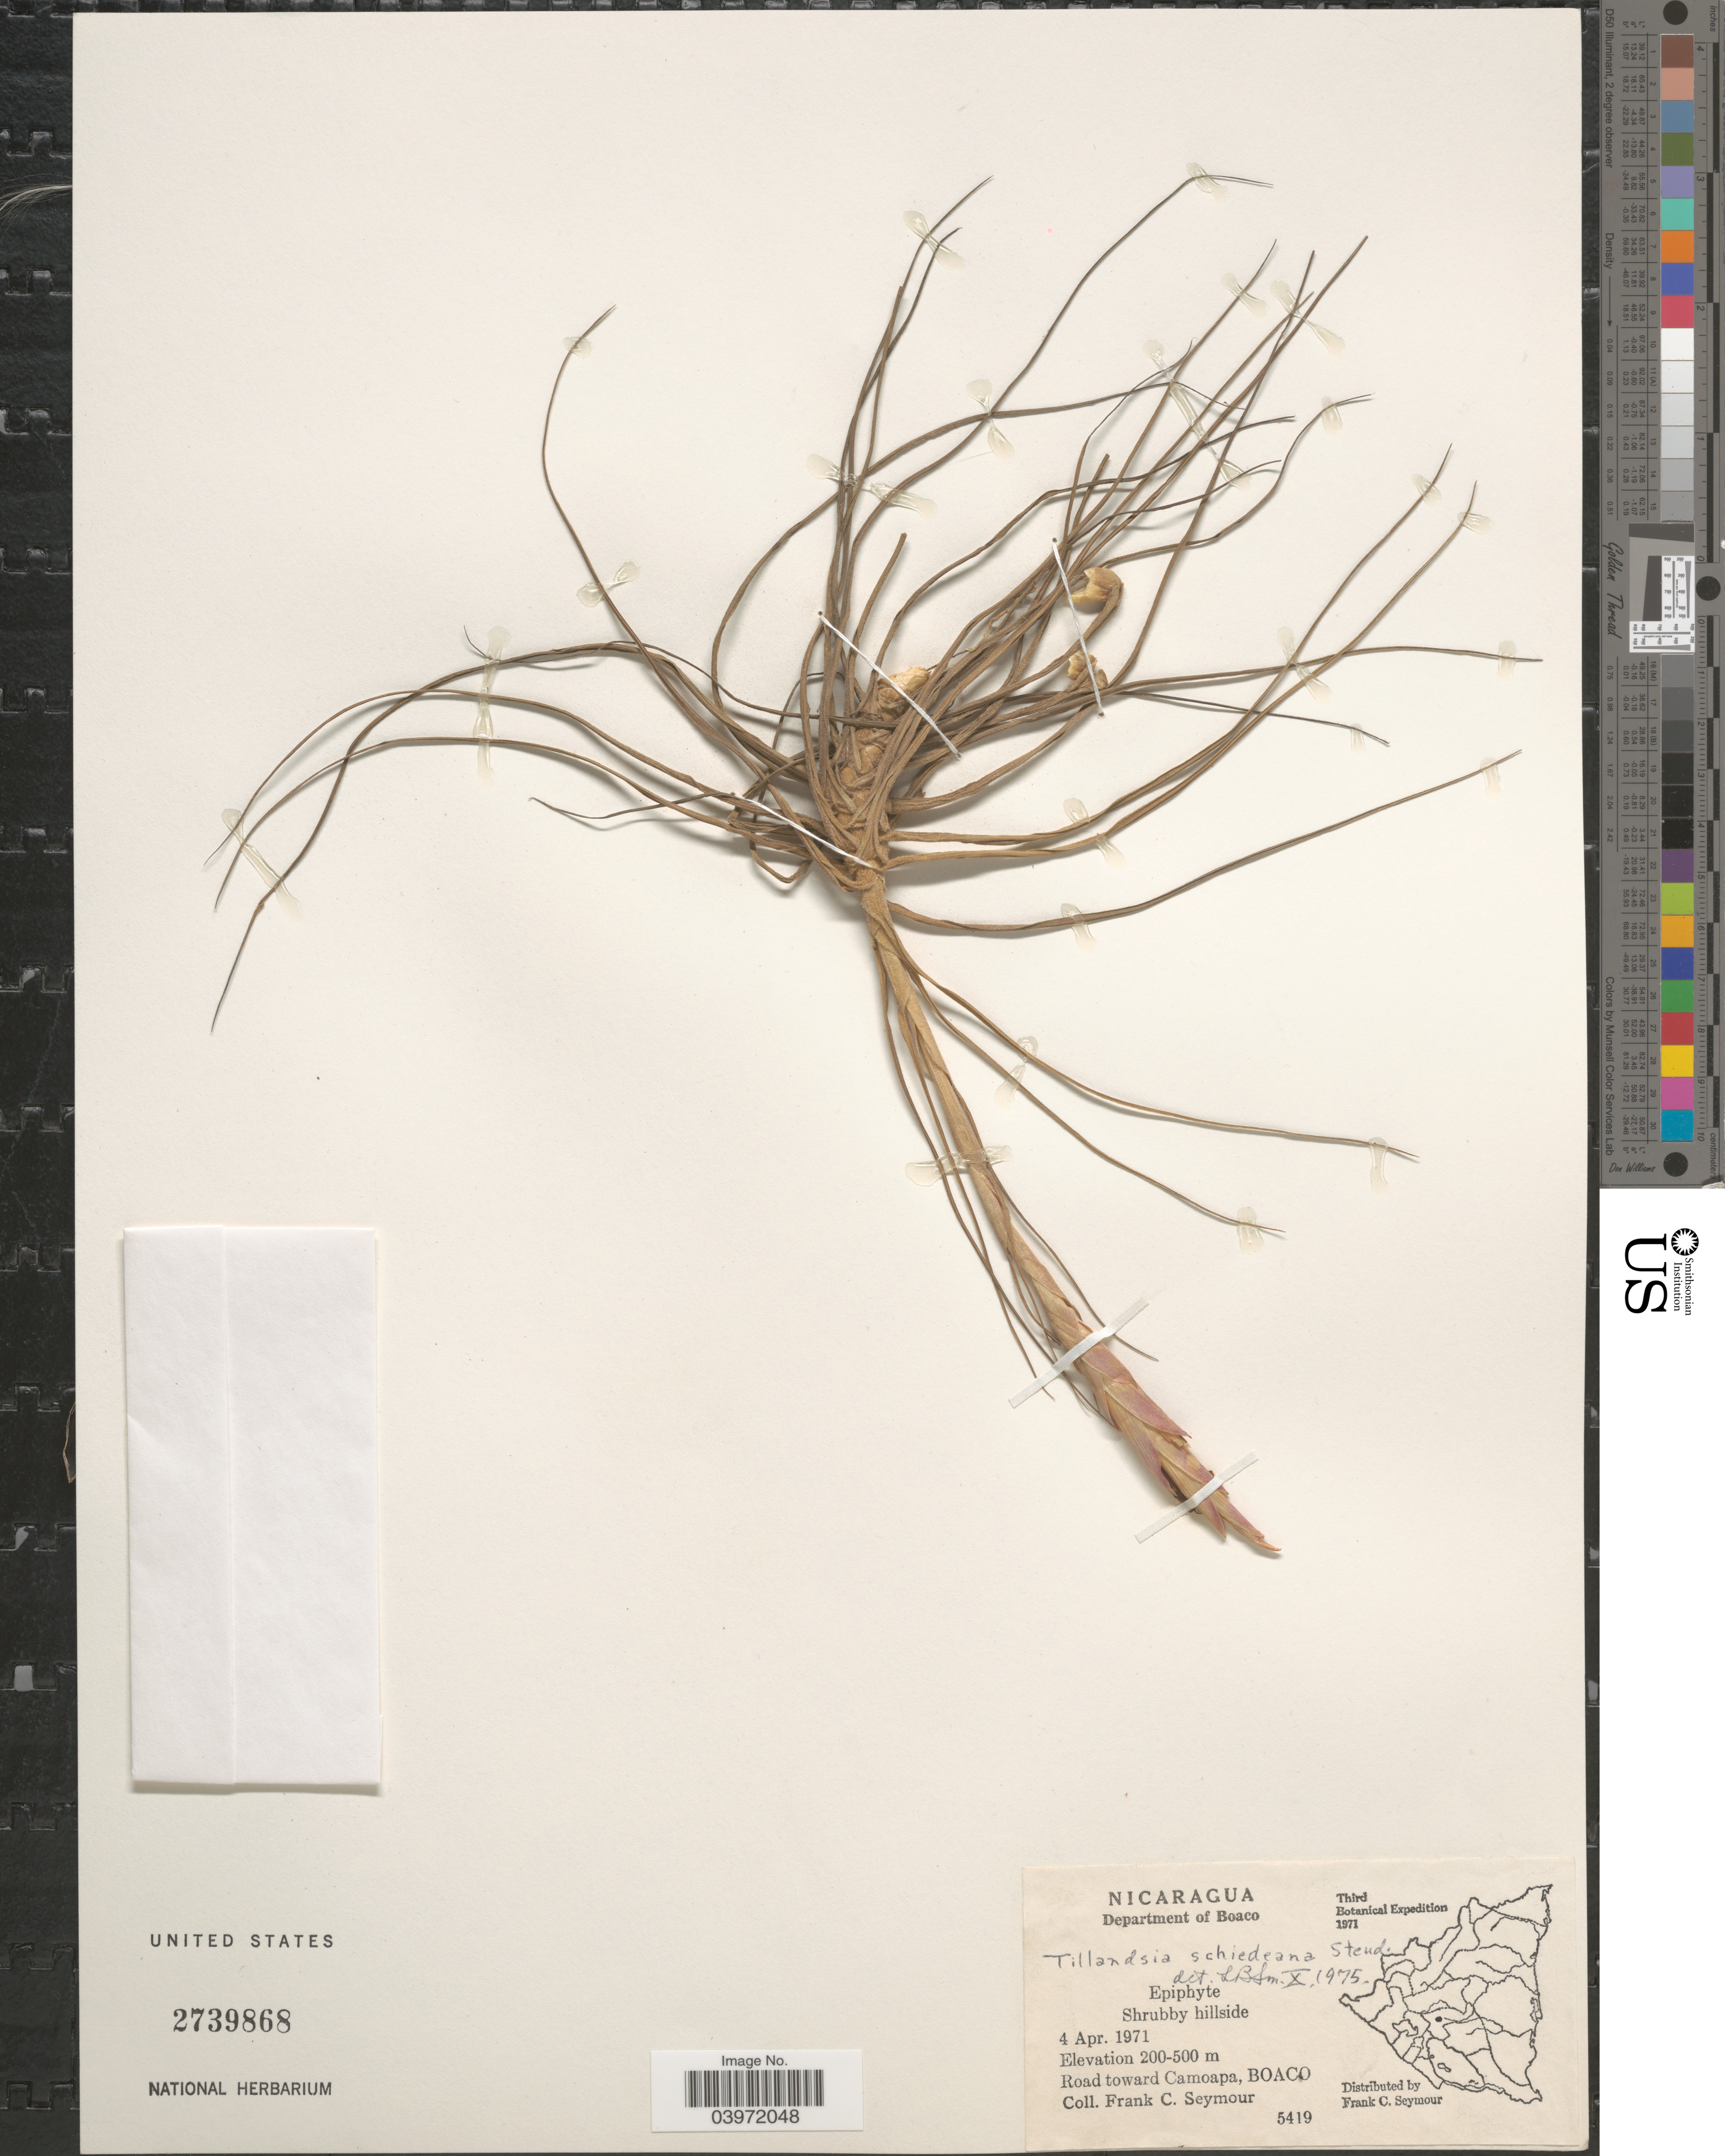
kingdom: Plantae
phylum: Tracheophyta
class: Liliopsida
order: Poales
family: Bromeliaceae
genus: Tillandsia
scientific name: Tillandsia schiedeana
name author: Steud.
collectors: F. C. Seymour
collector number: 5419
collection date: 1971-04-04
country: Nicaragua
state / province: Boaco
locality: Department of Boaco. Road toward Camoapa, Boaco.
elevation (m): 200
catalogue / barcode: US 2739868